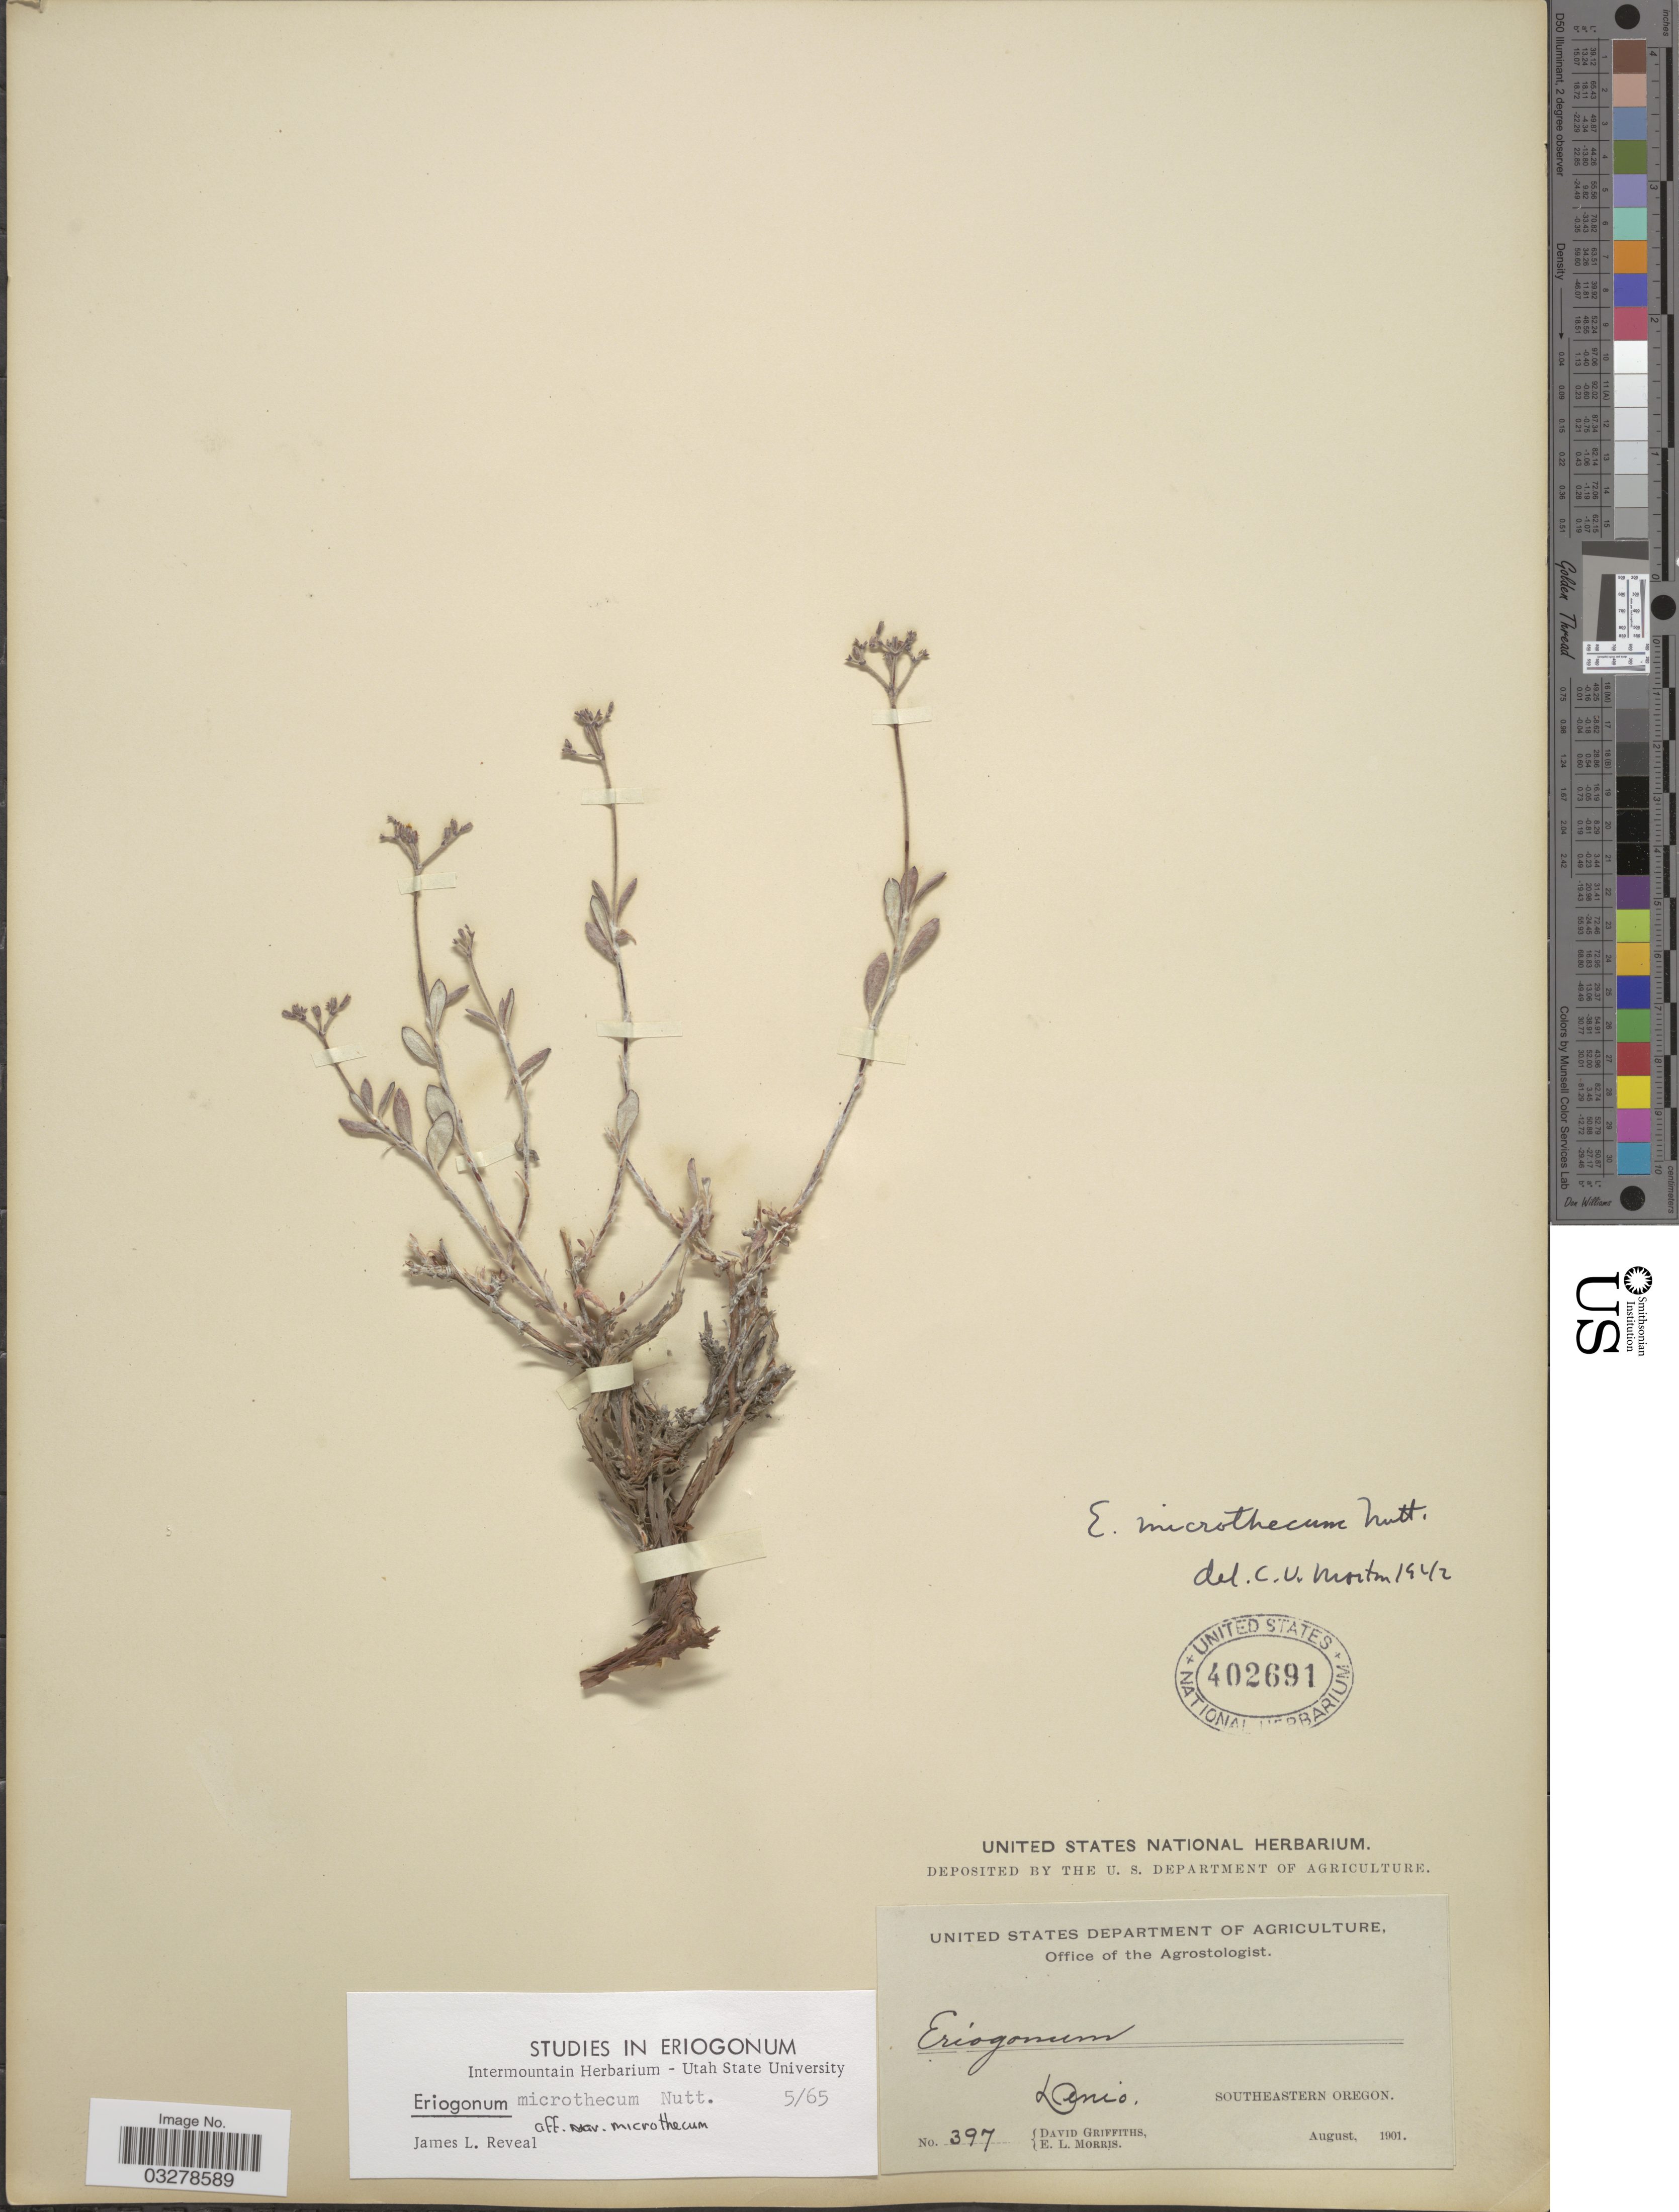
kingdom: Plantae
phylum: Tracheophyta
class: Magnoliopsida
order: Caryophyllales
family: Polygonaceae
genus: Eriogonum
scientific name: Eriogonum microtheca var. microtheca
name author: Nutt.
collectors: D. Griffiths & E. Morris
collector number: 397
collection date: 1901-08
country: United States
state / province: Oregon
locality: Denio, Southeastern Oregon.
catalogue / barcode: US 402691